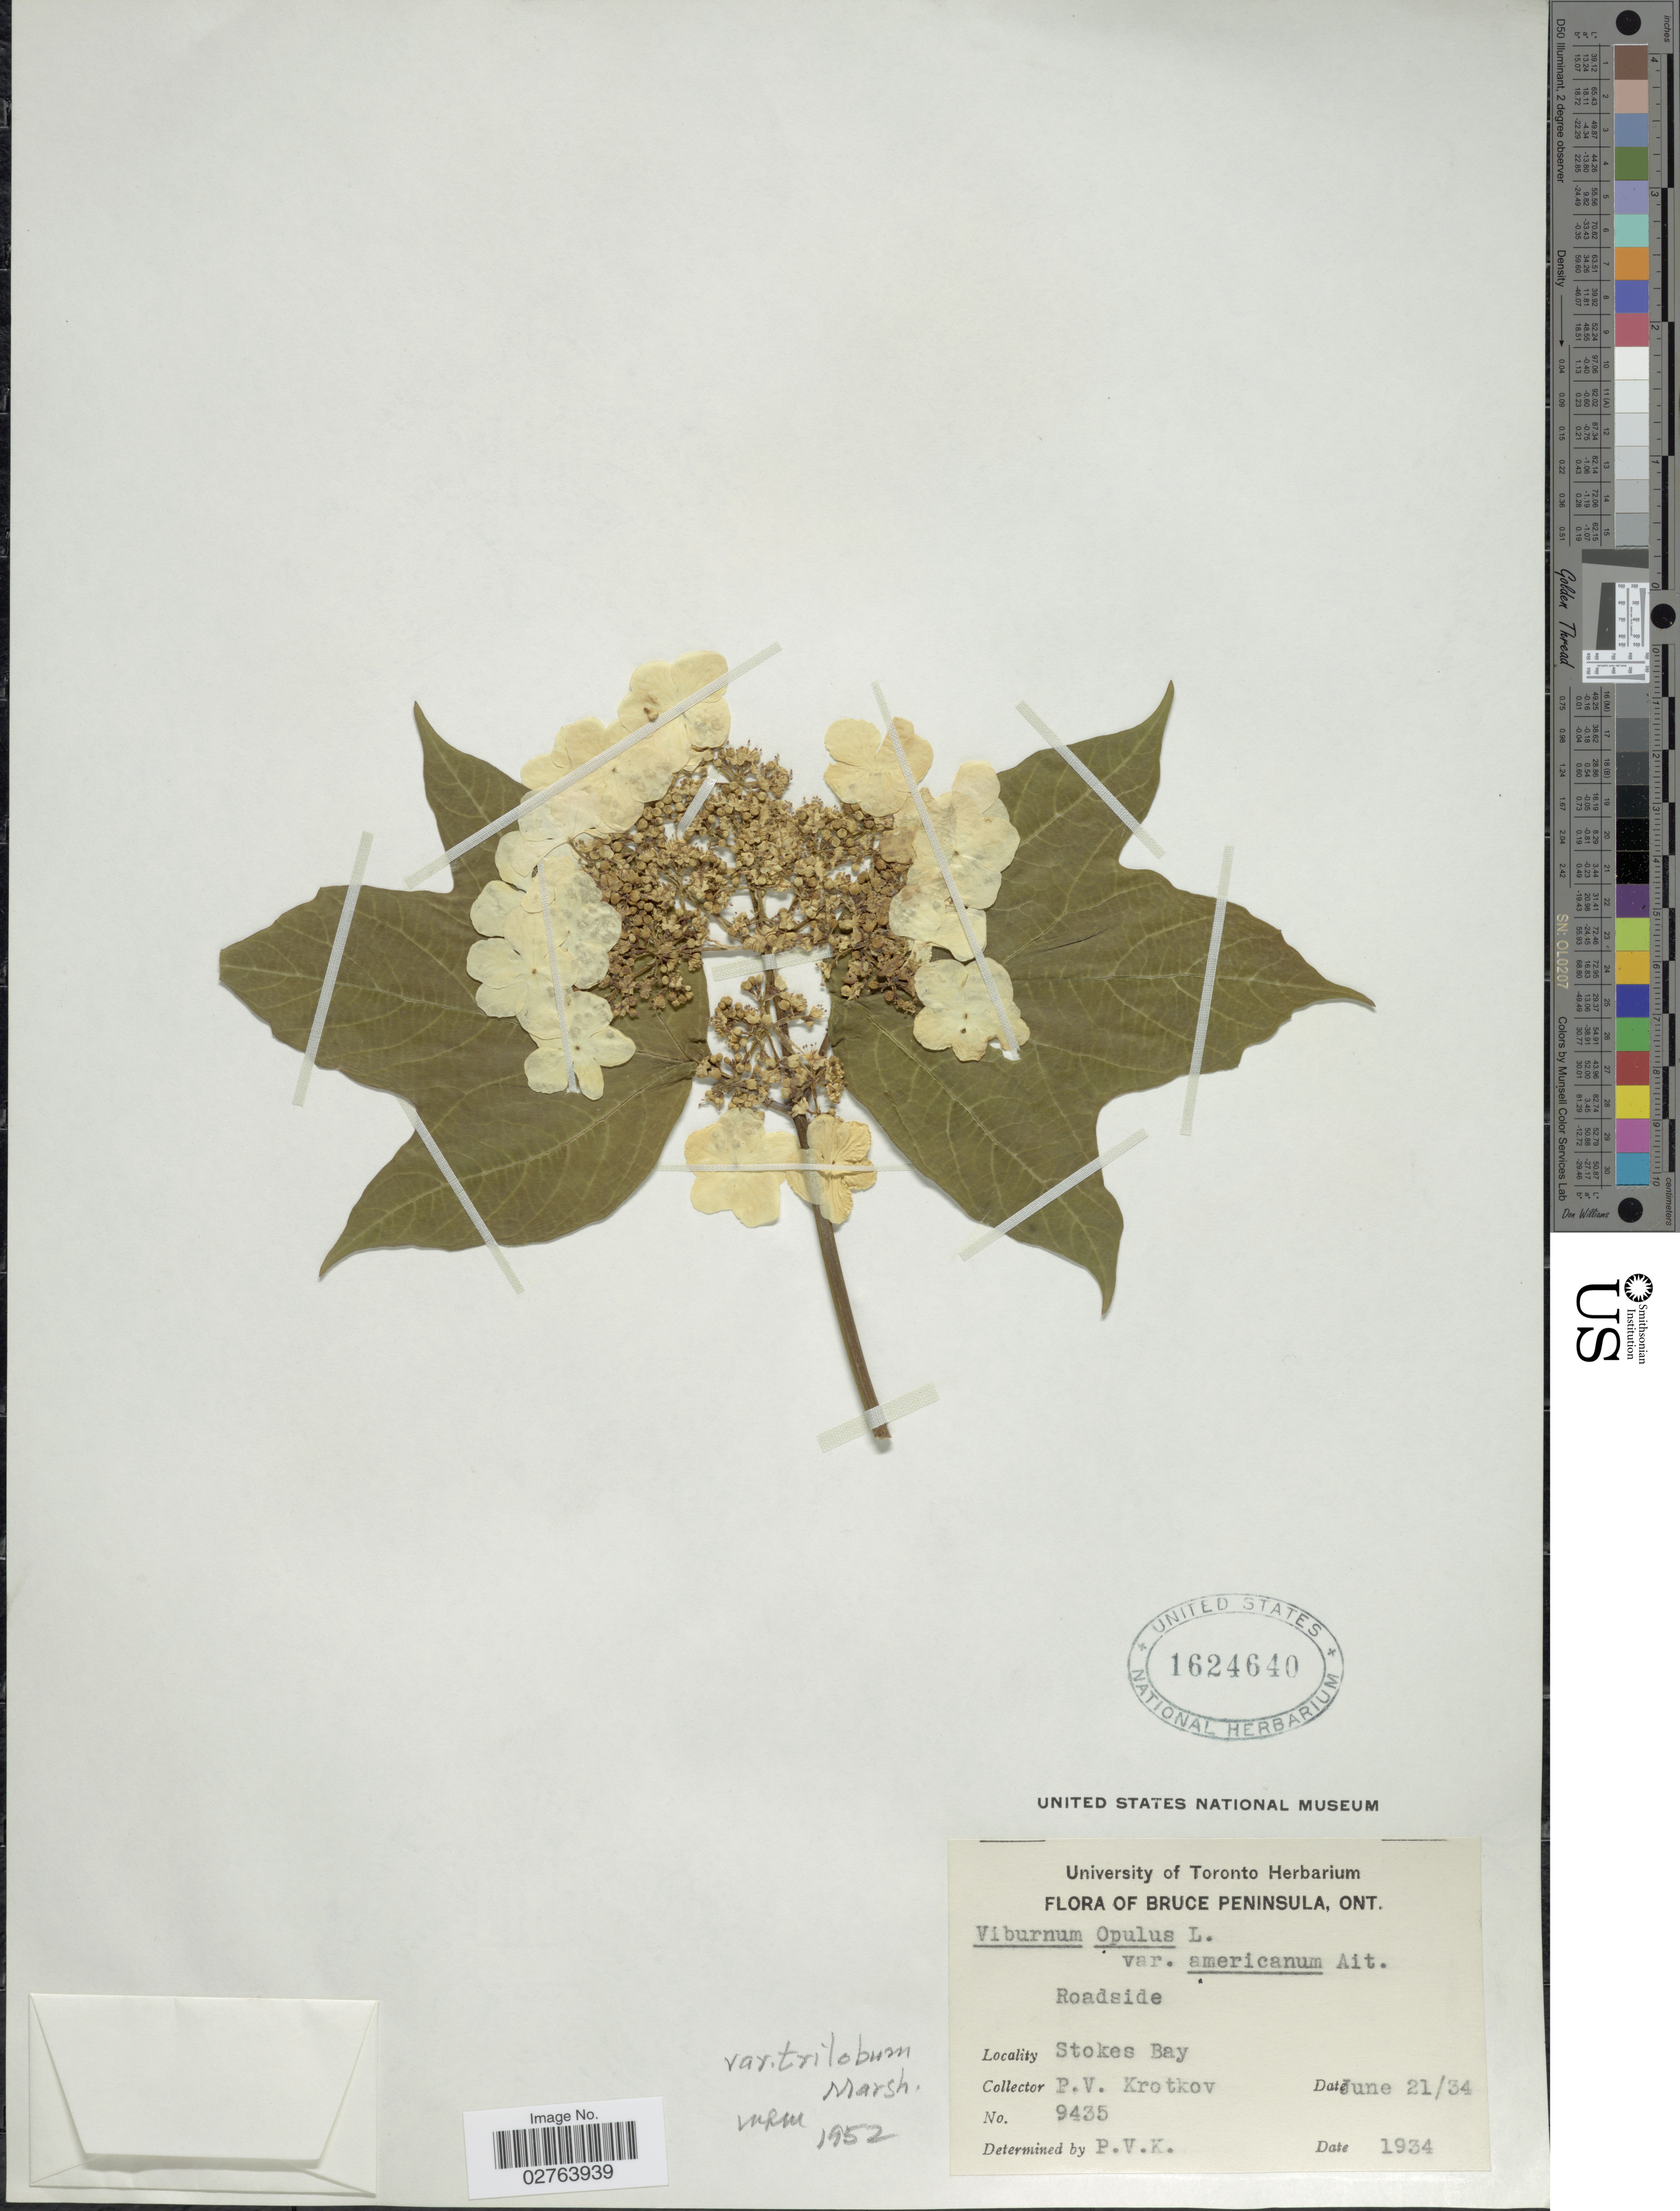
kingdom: Plantae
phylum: Tracheophyta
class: Magnoliopsida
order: Dipsacales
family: Viburnaceae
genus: Viburnum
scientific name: Viburnum opulus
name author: L.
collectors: P. V. Krotkov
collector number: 9435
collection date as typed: Transcribed d/m/y: 21/6/34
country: Canada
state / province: Ontario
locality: Bruce Peninsula. Stokes Bay.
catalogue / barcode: US 1624640